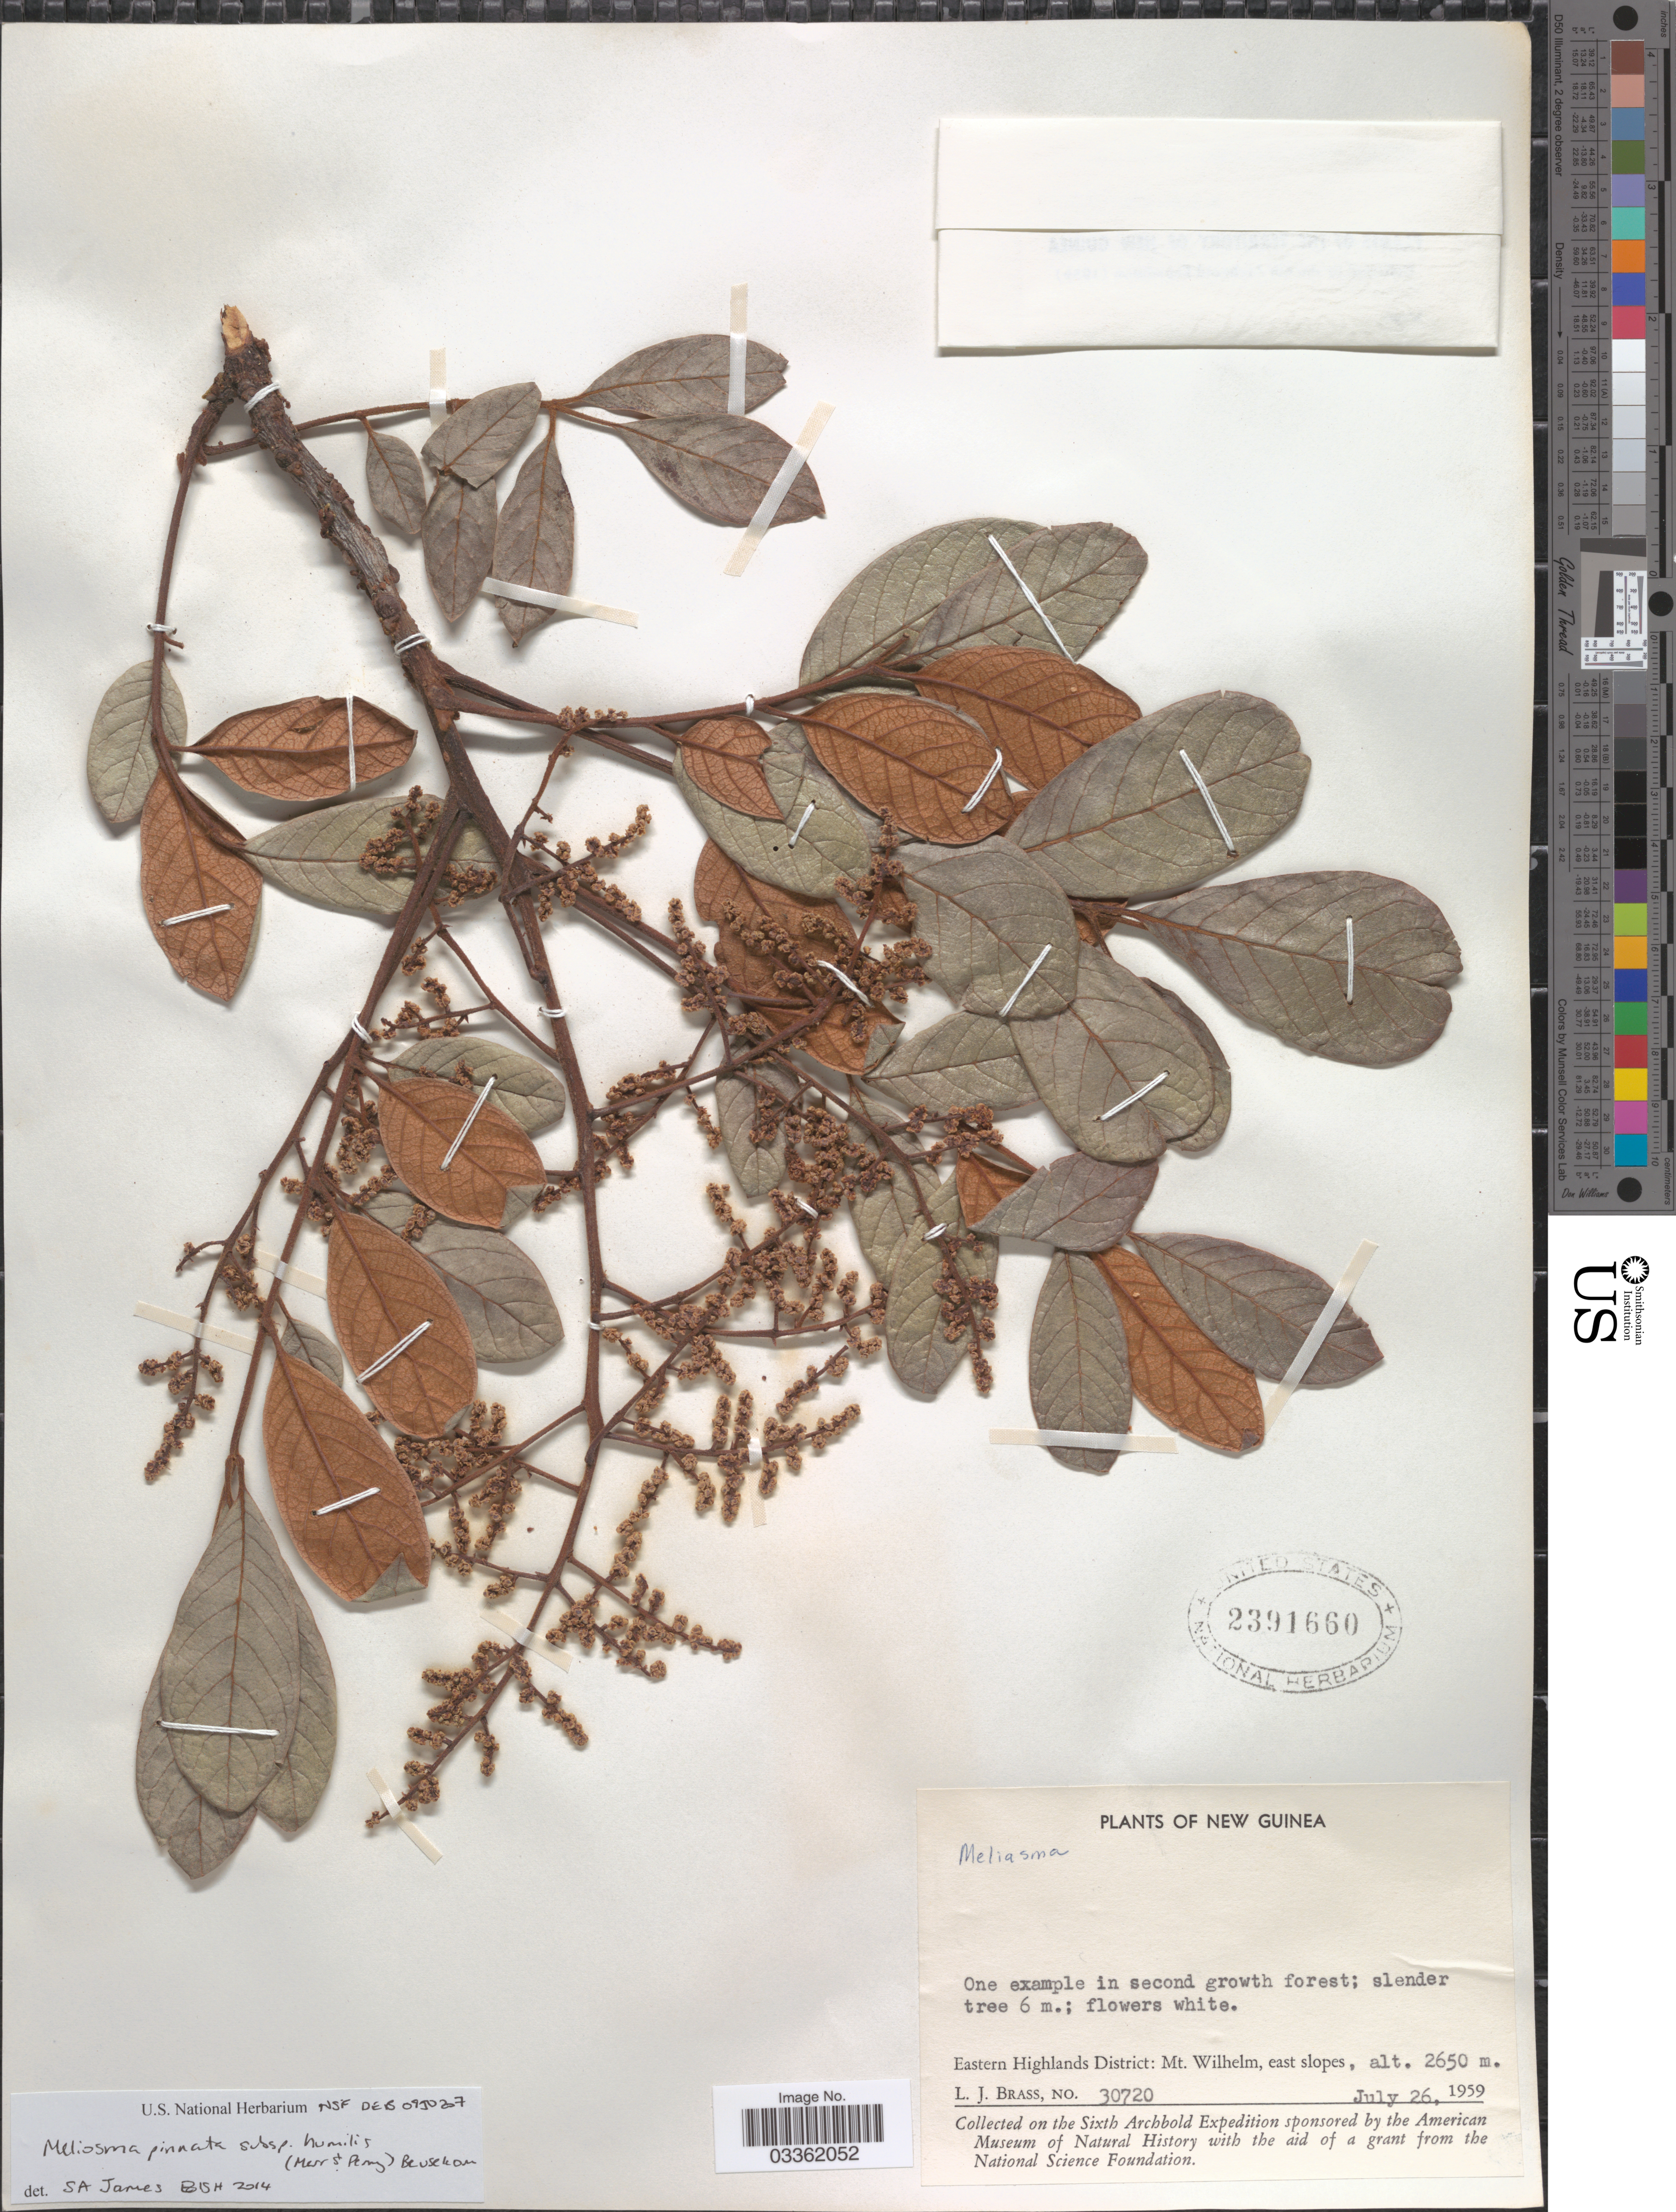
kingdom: Plantae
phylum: Tracheophyta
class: Magnoliopsida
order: Proteales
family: Sabiaceae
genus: Meliosma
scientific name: Meliosma pinnata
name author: Maxim.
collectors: L. J. Brass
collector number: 30720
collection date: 1959-07-26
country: Papua New Guinea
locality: New Guinea. Eastern Highlands District: Mt. Wilhelm, east slopes.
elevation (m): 2650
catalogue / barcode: US 2391660